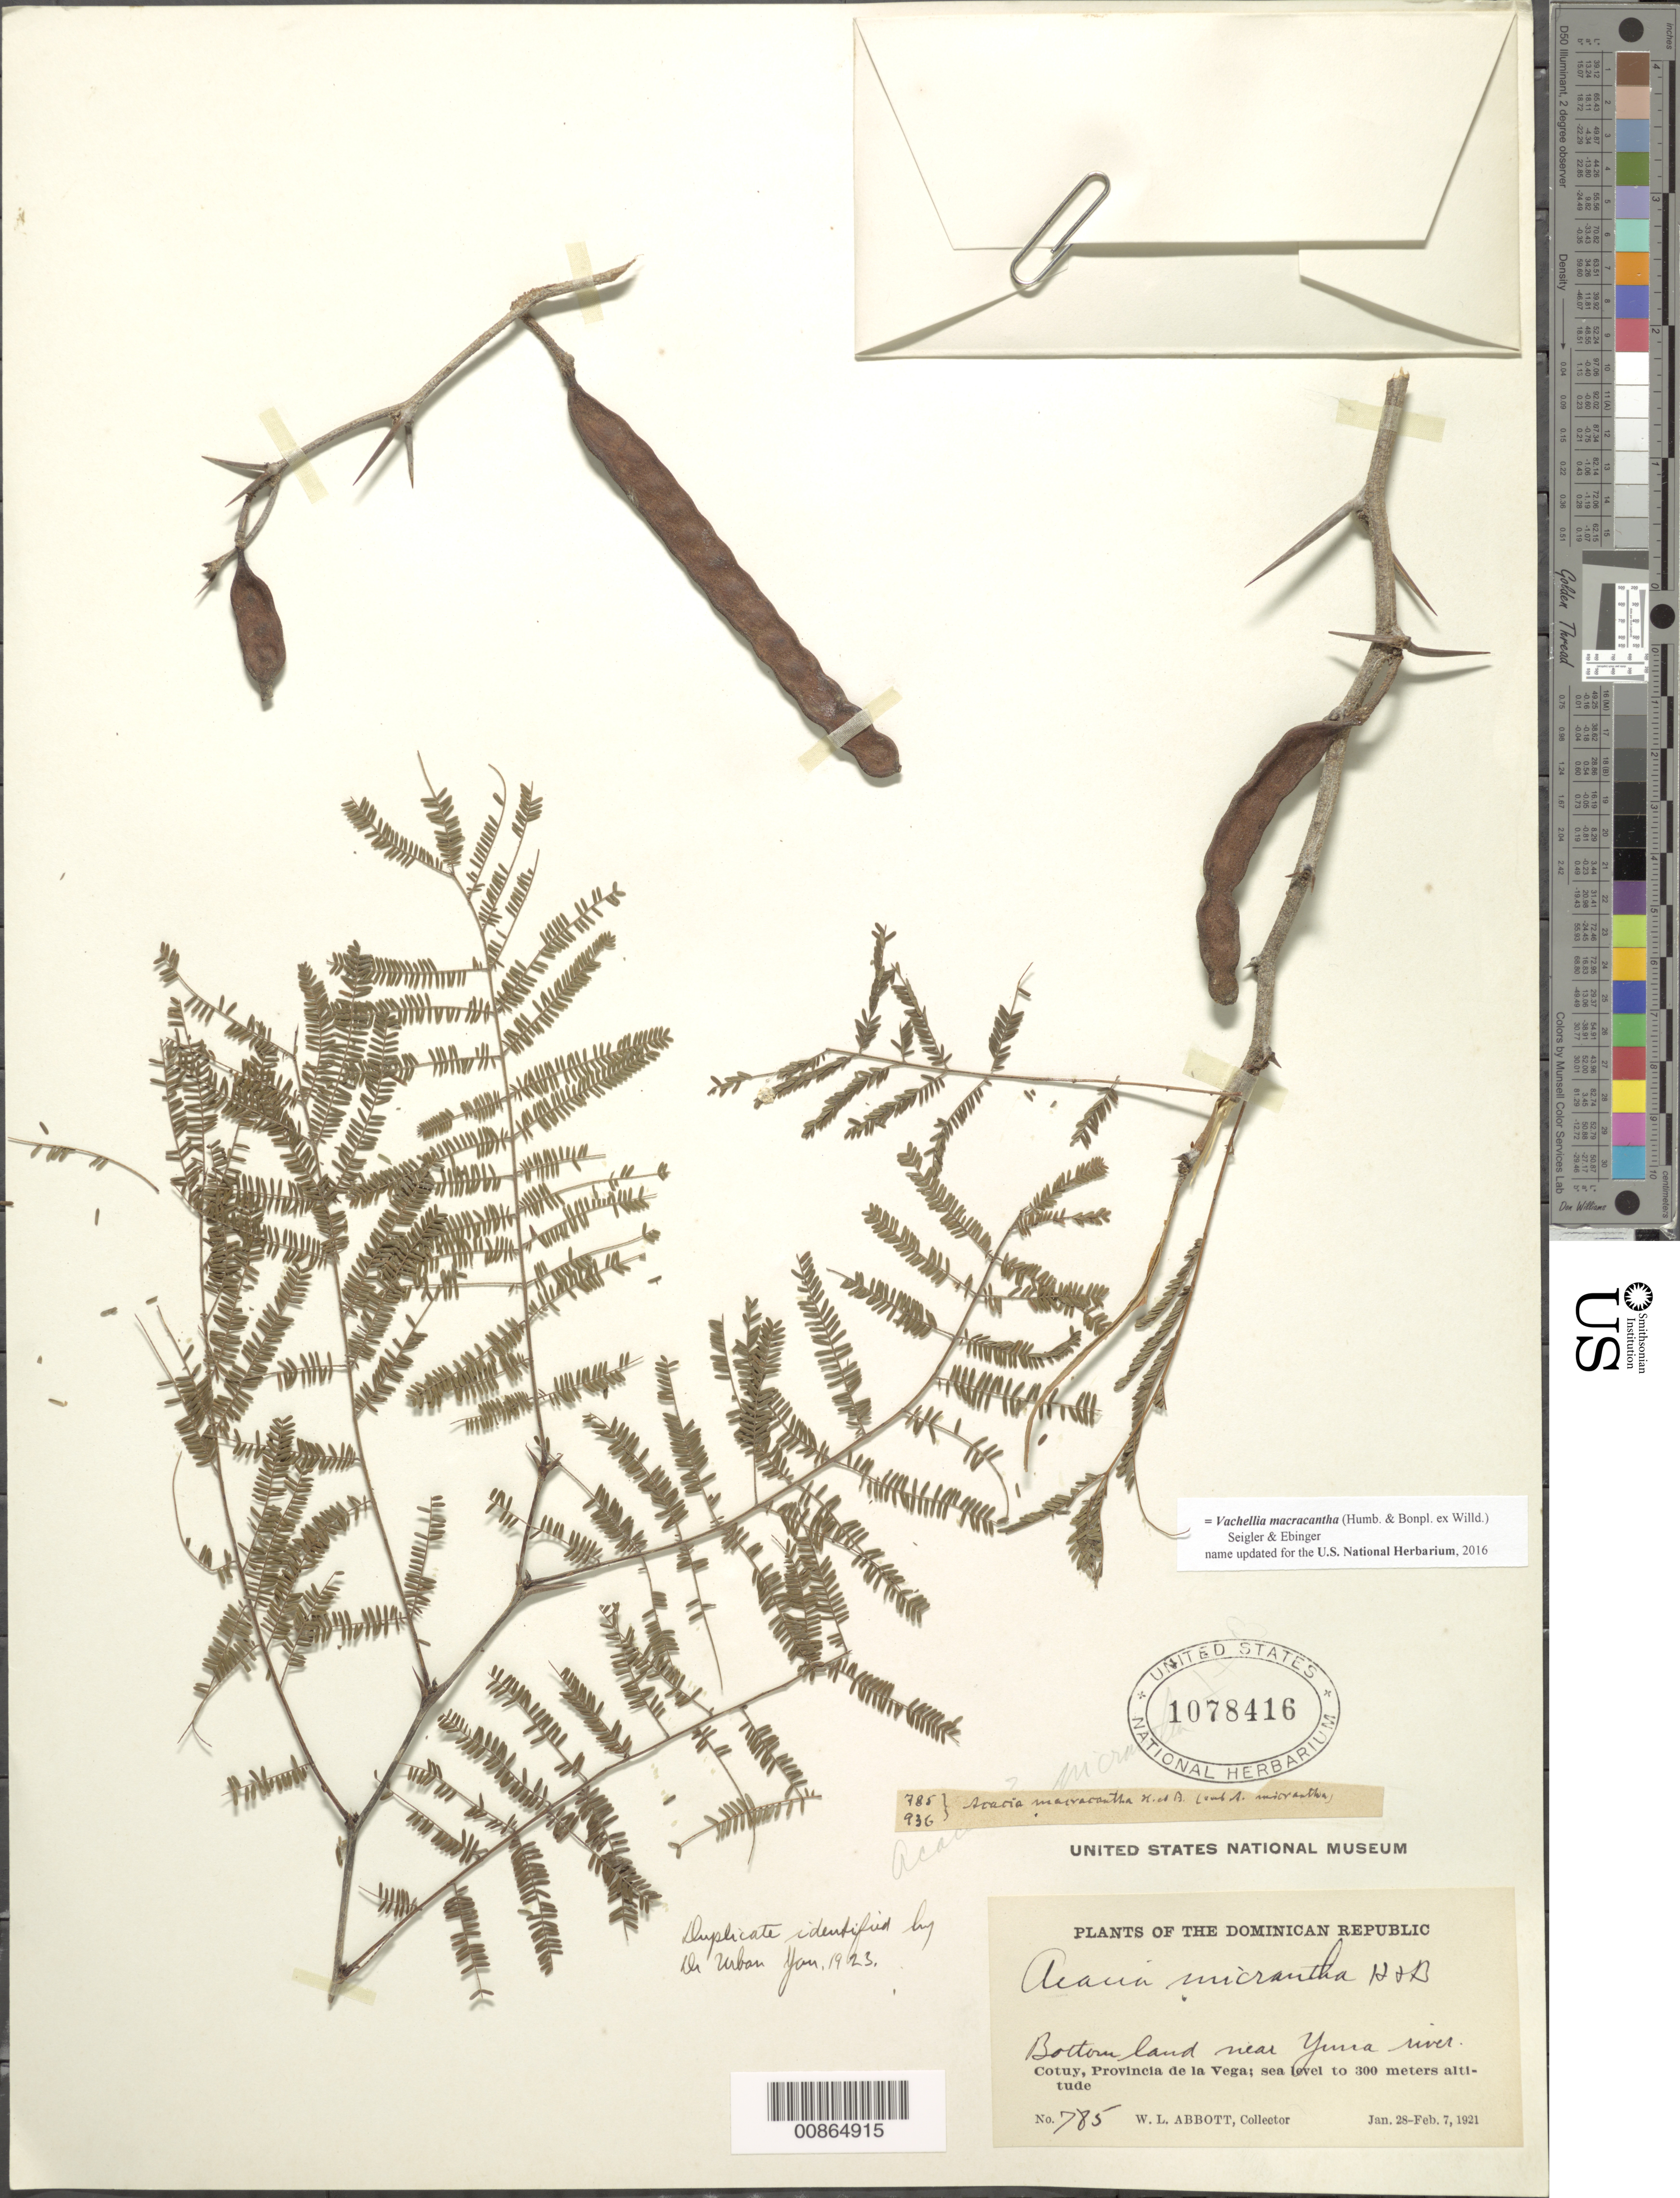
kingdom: Plantae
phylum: Tracheophyta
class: Magnoliopsida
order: Fabales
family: Fabaceae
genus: Vachellia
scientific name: Vachellia macracantha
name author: (Humb. & Bonpl. ex Willd.) Seigler & Ebinger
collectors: W. L. Abbott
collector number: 785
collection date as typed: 28 Jan 1921 to 07 Feb 1921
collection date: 1921-01-28/1921-02-07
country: Dominican Republic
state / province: La Vega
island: Hispaniola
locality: Cotuy. Bottom land near Yuma river.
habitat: Bottom land near river.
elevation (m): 0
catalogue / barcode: US 1078416